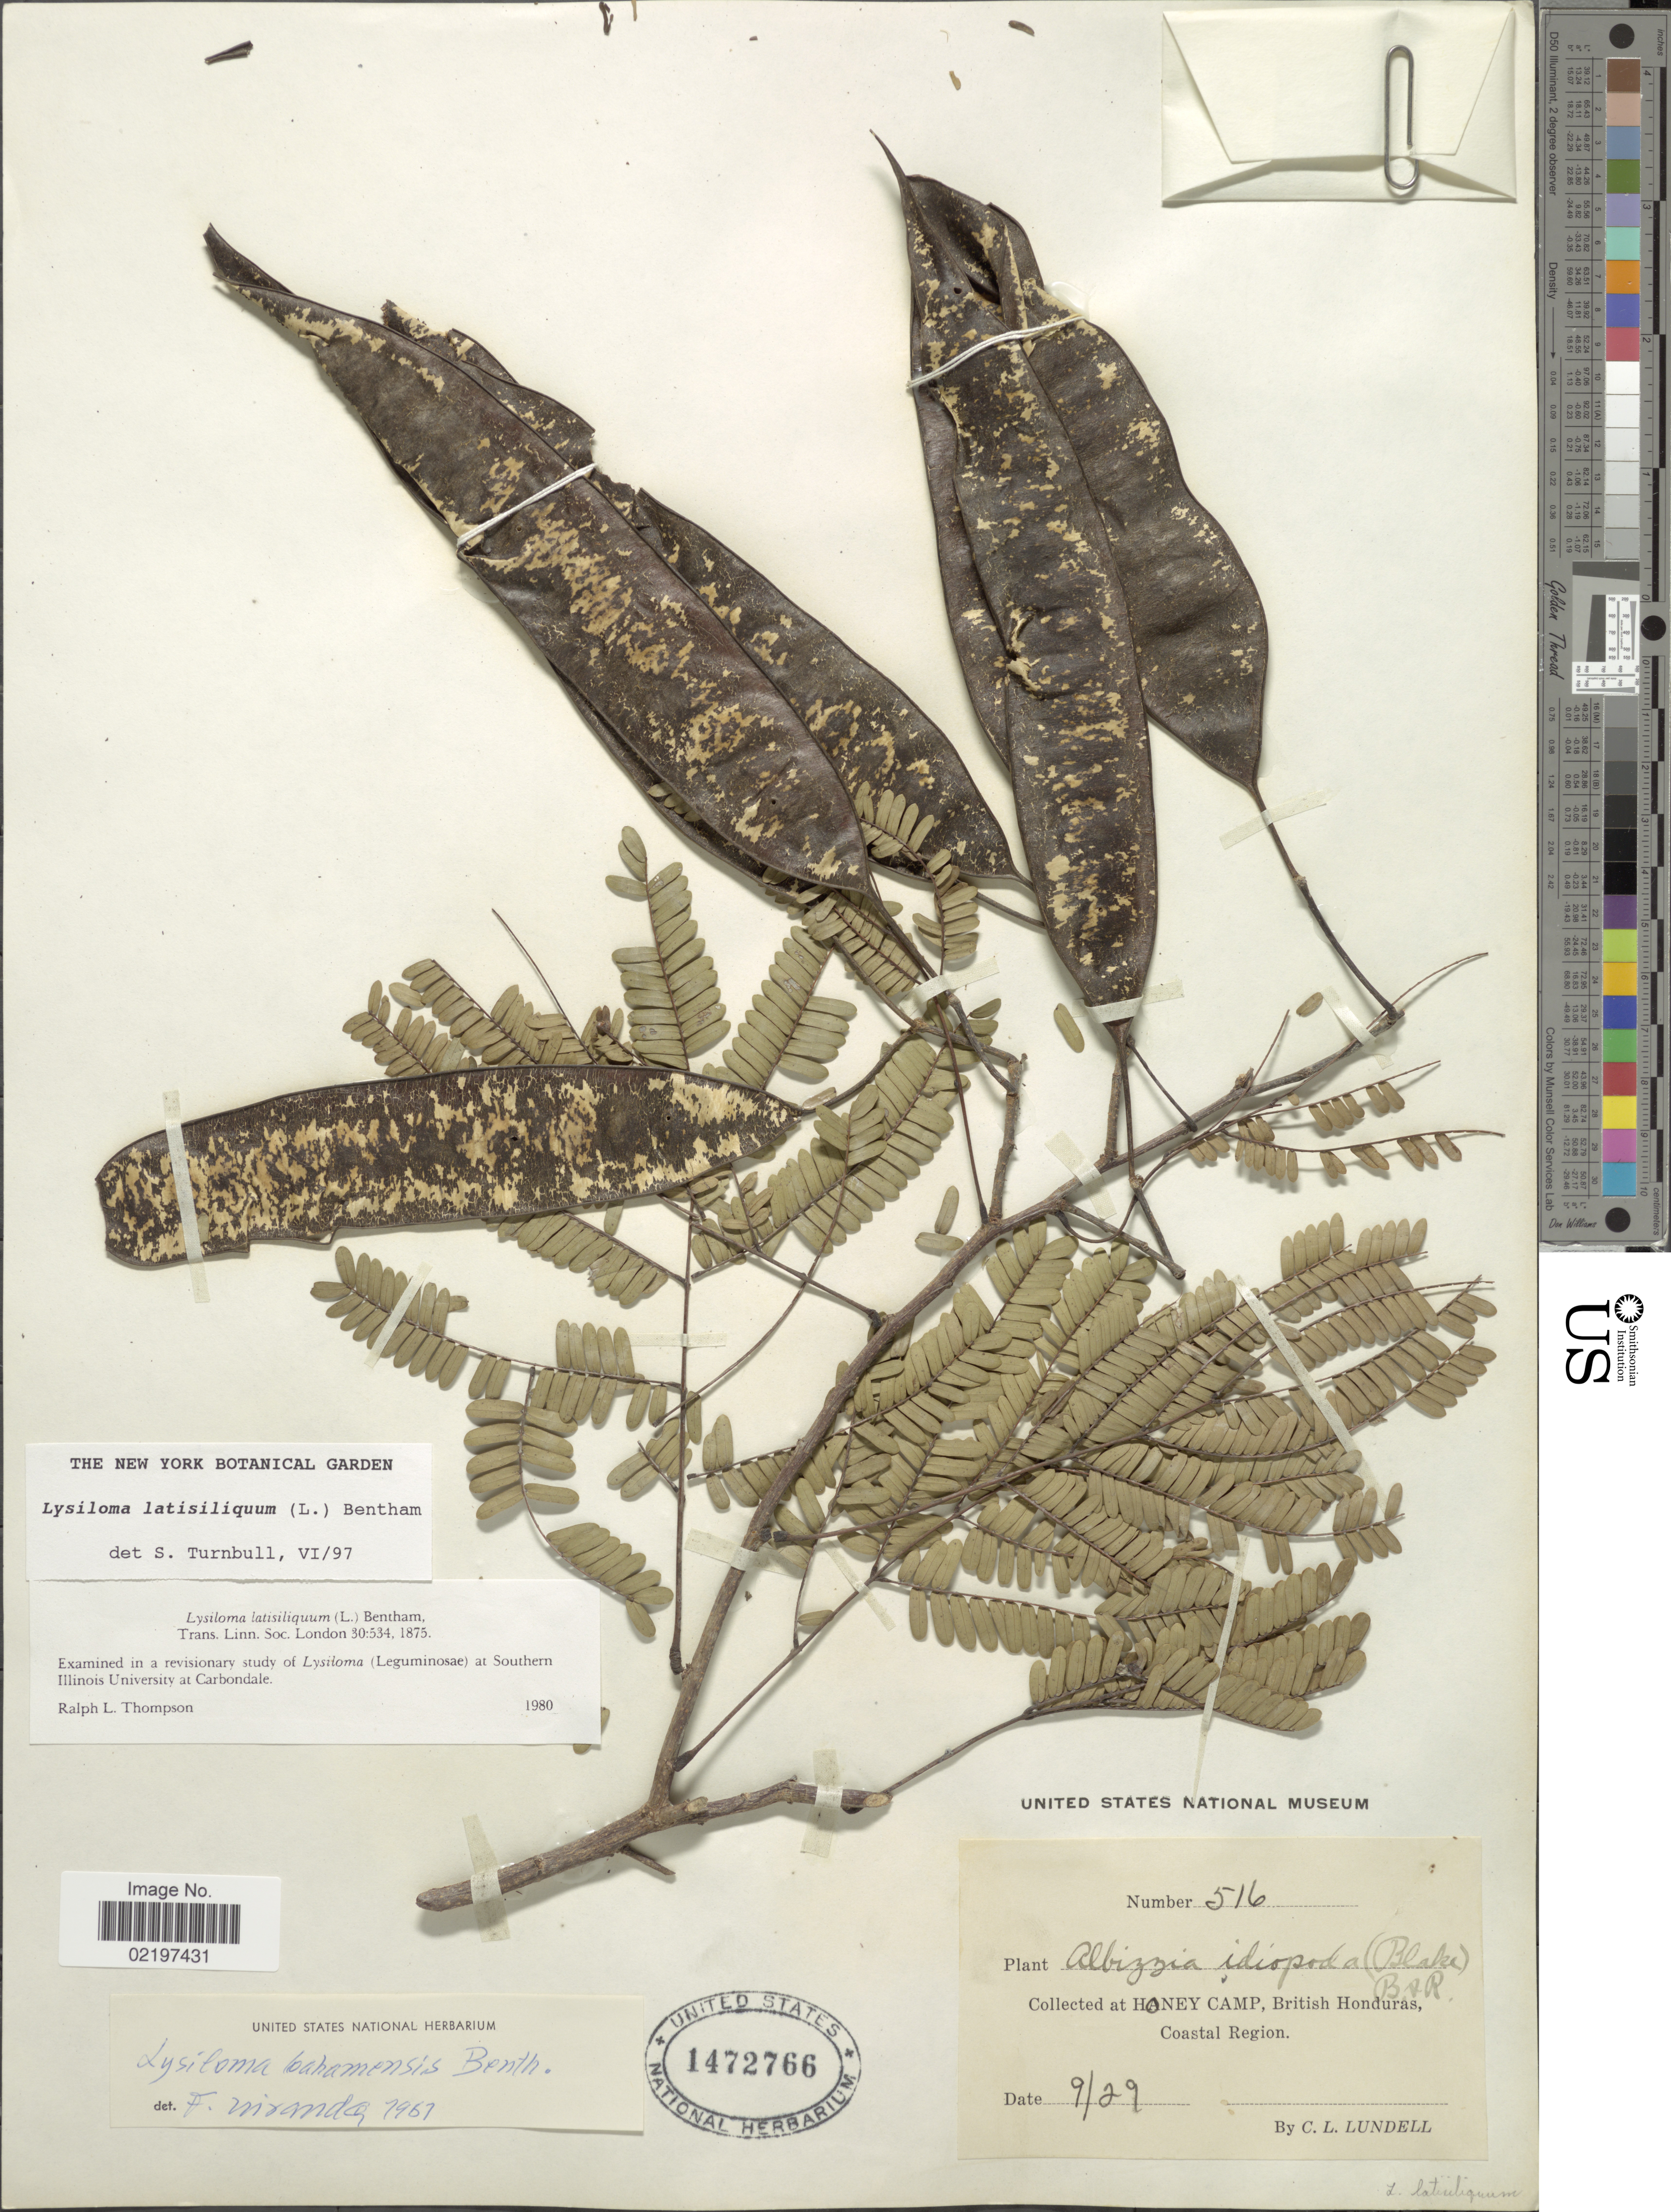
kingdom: Plantae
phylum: Tracheophyta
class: Magnoliopsida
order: Fabales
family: Fabaceae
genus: Lysiloma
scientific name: Lysiloma latisiliquum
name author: (L.) Benth.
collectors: C. L. Lundell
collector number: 516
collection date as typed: Transcribed d/m/y: /9/29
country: Belize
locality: Honey Camp, British Honduras, Coastal region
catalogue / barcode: US 1472766